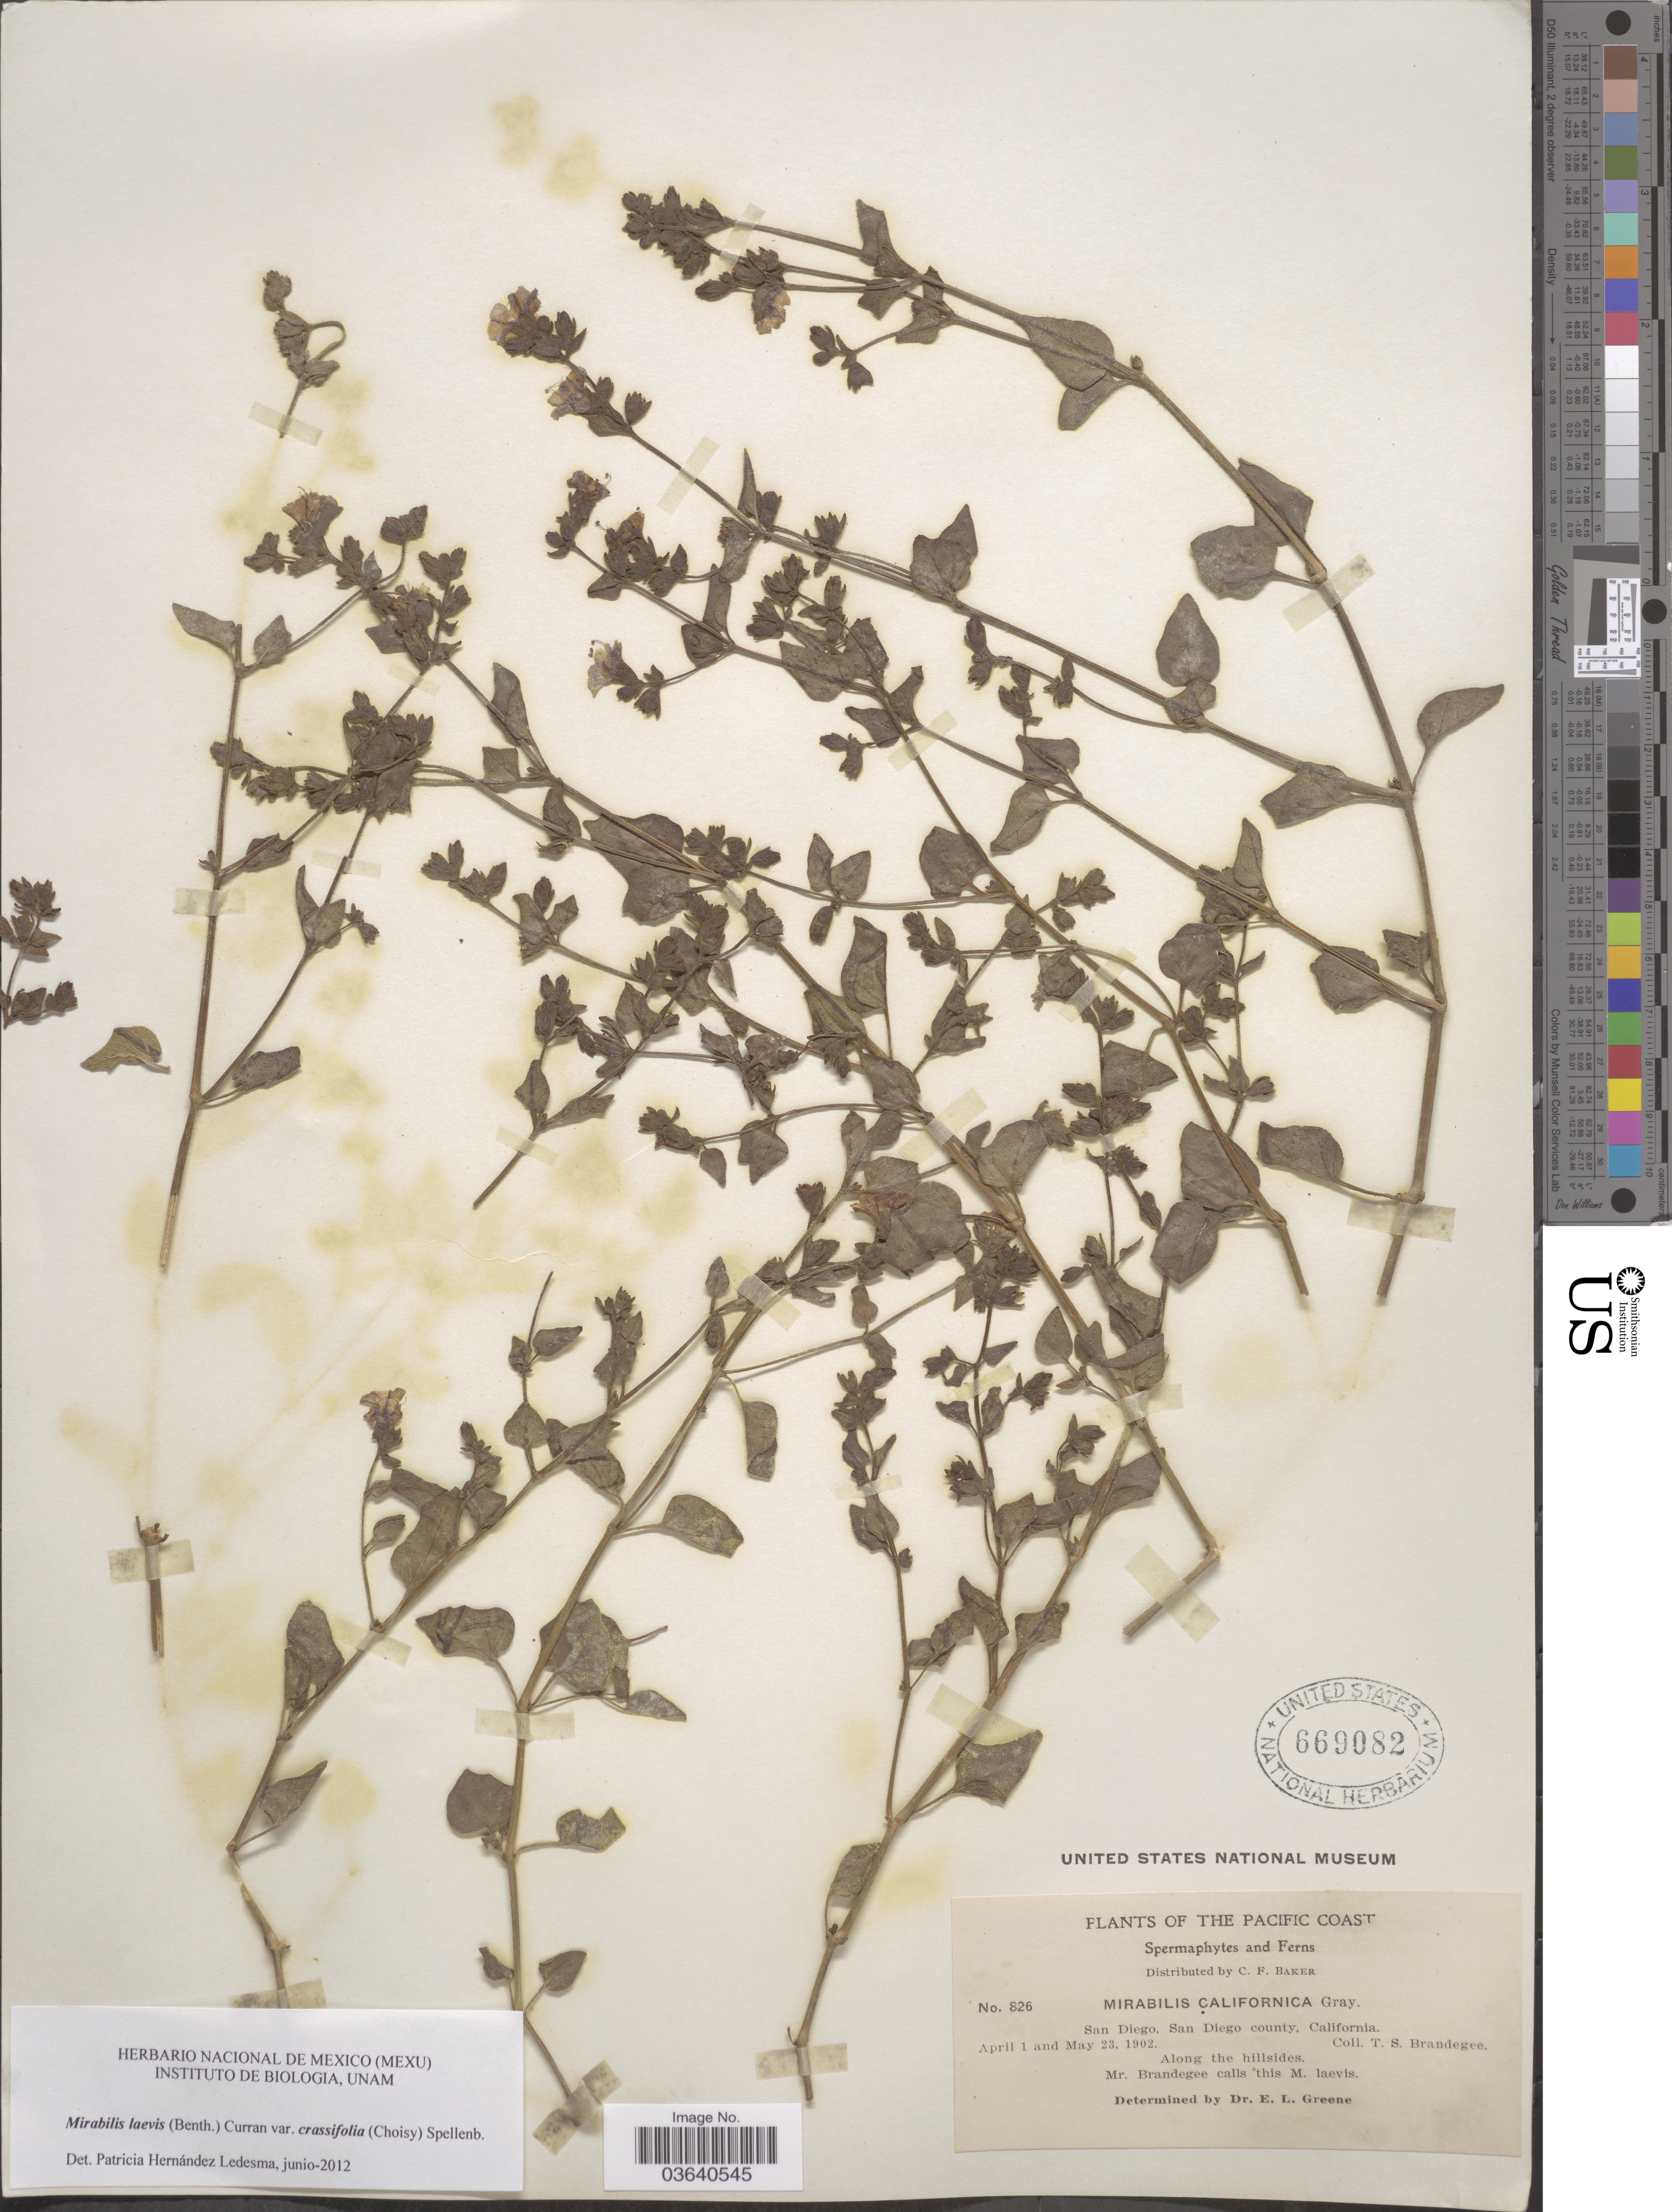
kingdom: Plantae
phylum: Tracheophyta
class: Magnoliopsida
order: Caryophyllales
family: Nyctaginaceae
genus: Mirabilis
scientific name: Mirabilis laevis var. crassifolia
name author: (Choisy) Spellenb.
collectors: T. S. Brandegee (herbarium)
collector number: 826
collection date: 1902-04-01/1902-05-23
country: United States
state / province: California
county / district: San Diego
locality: The Pacific Coast. San Diego, San Diego county.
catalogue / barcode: US 669082